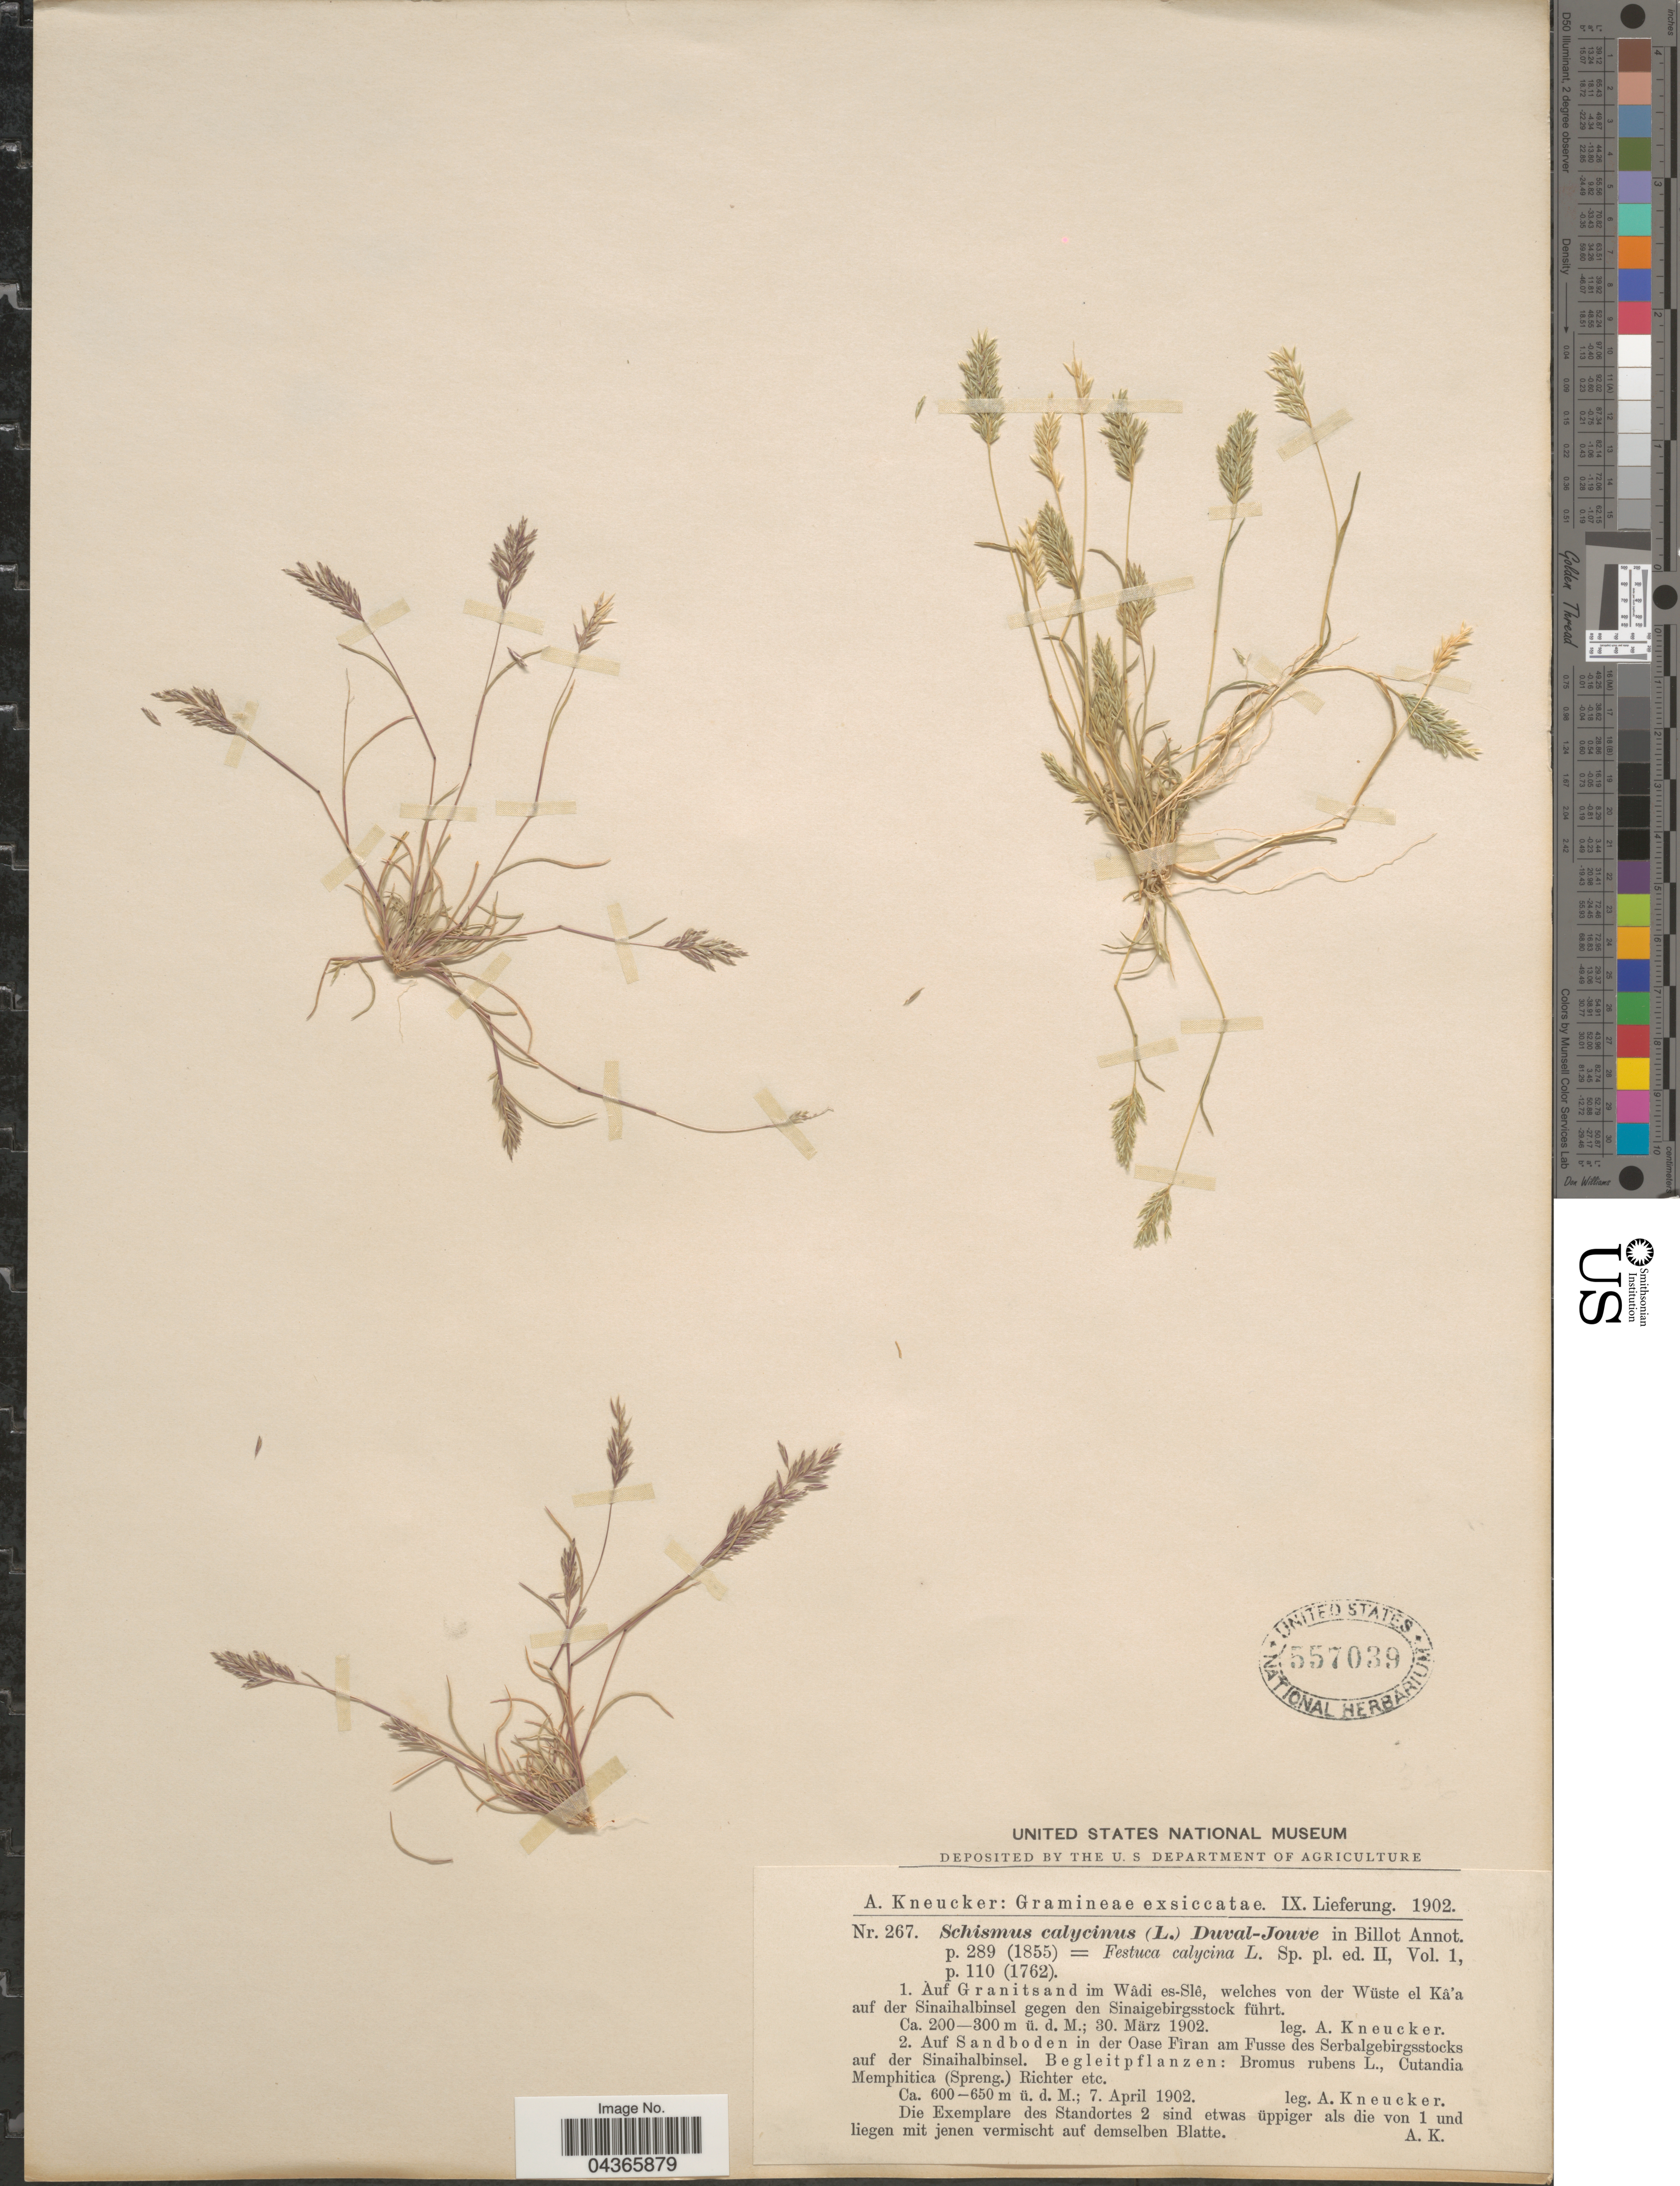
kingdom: Plantae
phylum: Tracheophyta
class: Liliopsida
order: Poales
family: Poaceae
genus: Schismus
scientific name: Schismus barbatus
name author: (L.) Thell.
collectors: A. Kneucker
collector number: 267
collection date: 1902-04-07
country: Egypt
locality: Auf Sandboden in der Oase Fîran am Fusse des Serbalgebirgsstocks auf der Sinaihalbinsel.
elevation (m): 600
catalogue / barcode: US 557039-2